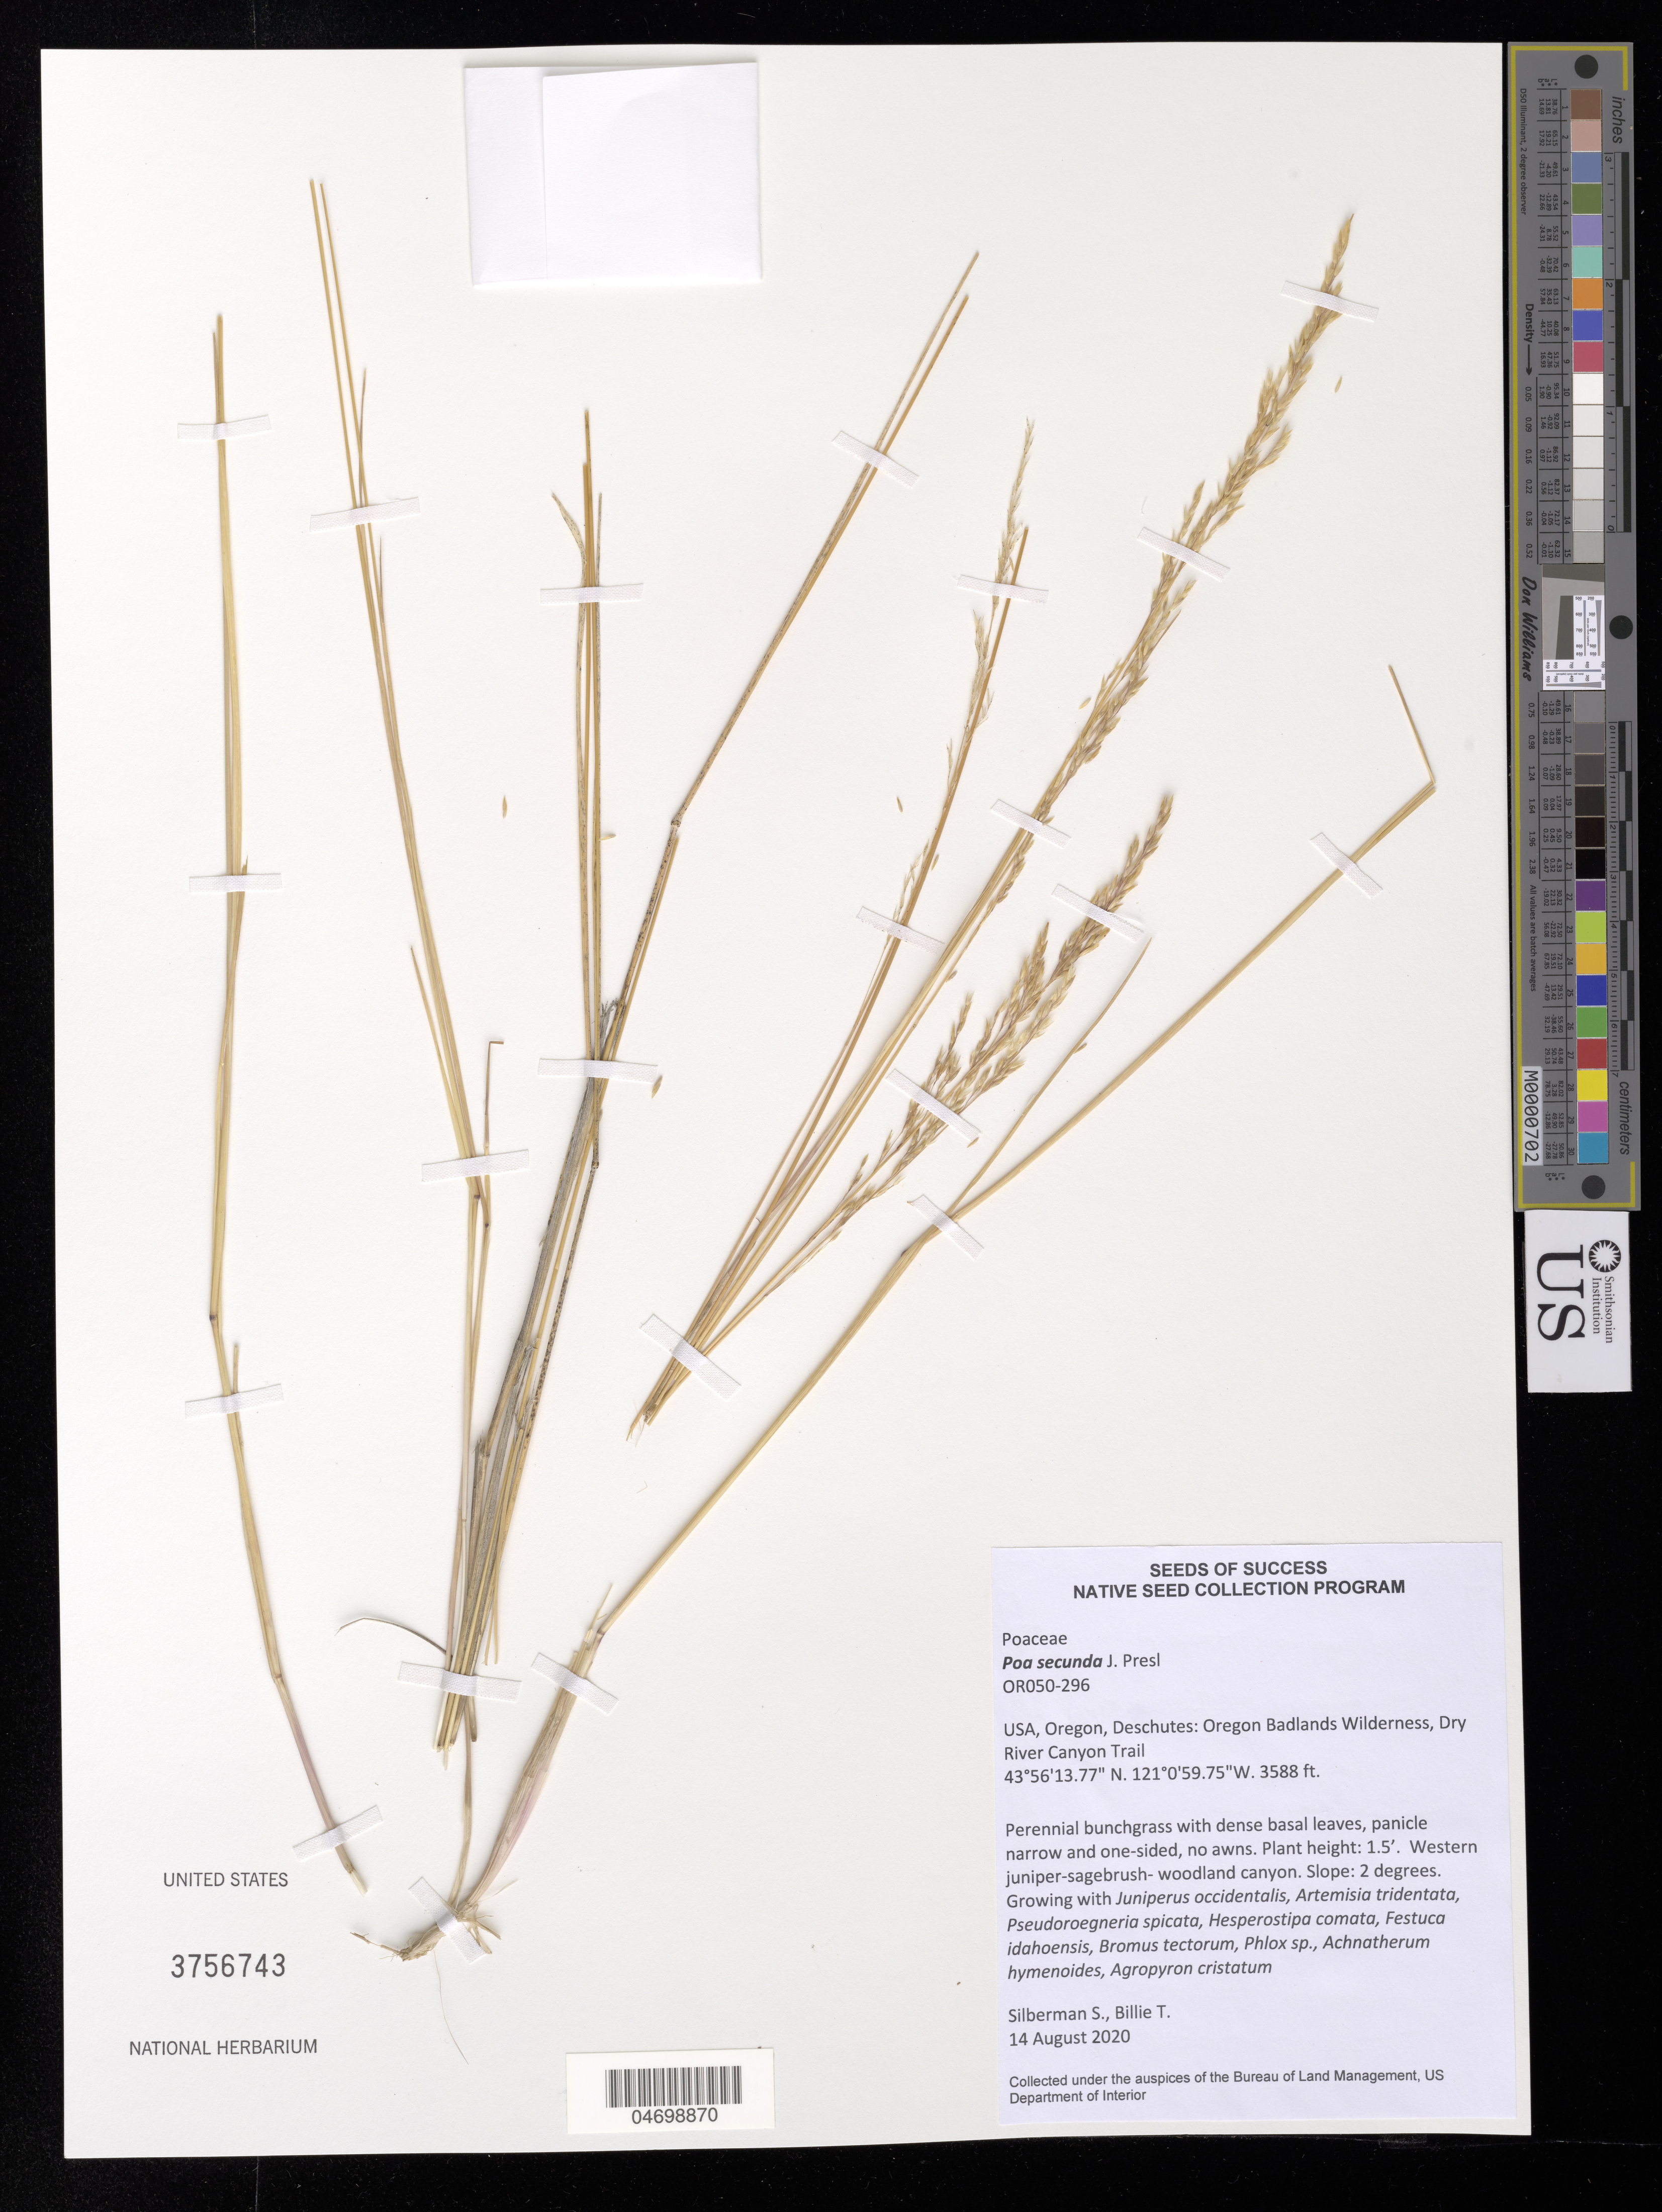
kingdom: Plantae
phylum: Tracheophyta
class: Liliopsida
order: Poales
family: Poaceae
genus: Poa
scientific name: Poa secunda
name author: J. Presl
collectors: S. Silberman & T. Billie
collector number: OR050-296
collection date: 2020-08-14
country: United States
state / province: Oregon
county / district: Deschutes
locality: Oregon Badlands Wilderness, Dry River Canyon Trail.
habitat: Western juniper-sagebrush-woodland canyon. With Artemisia tridentata, Bromus tectorum, Phlox sp., etc.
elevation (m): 1094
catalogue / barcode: US 3756743